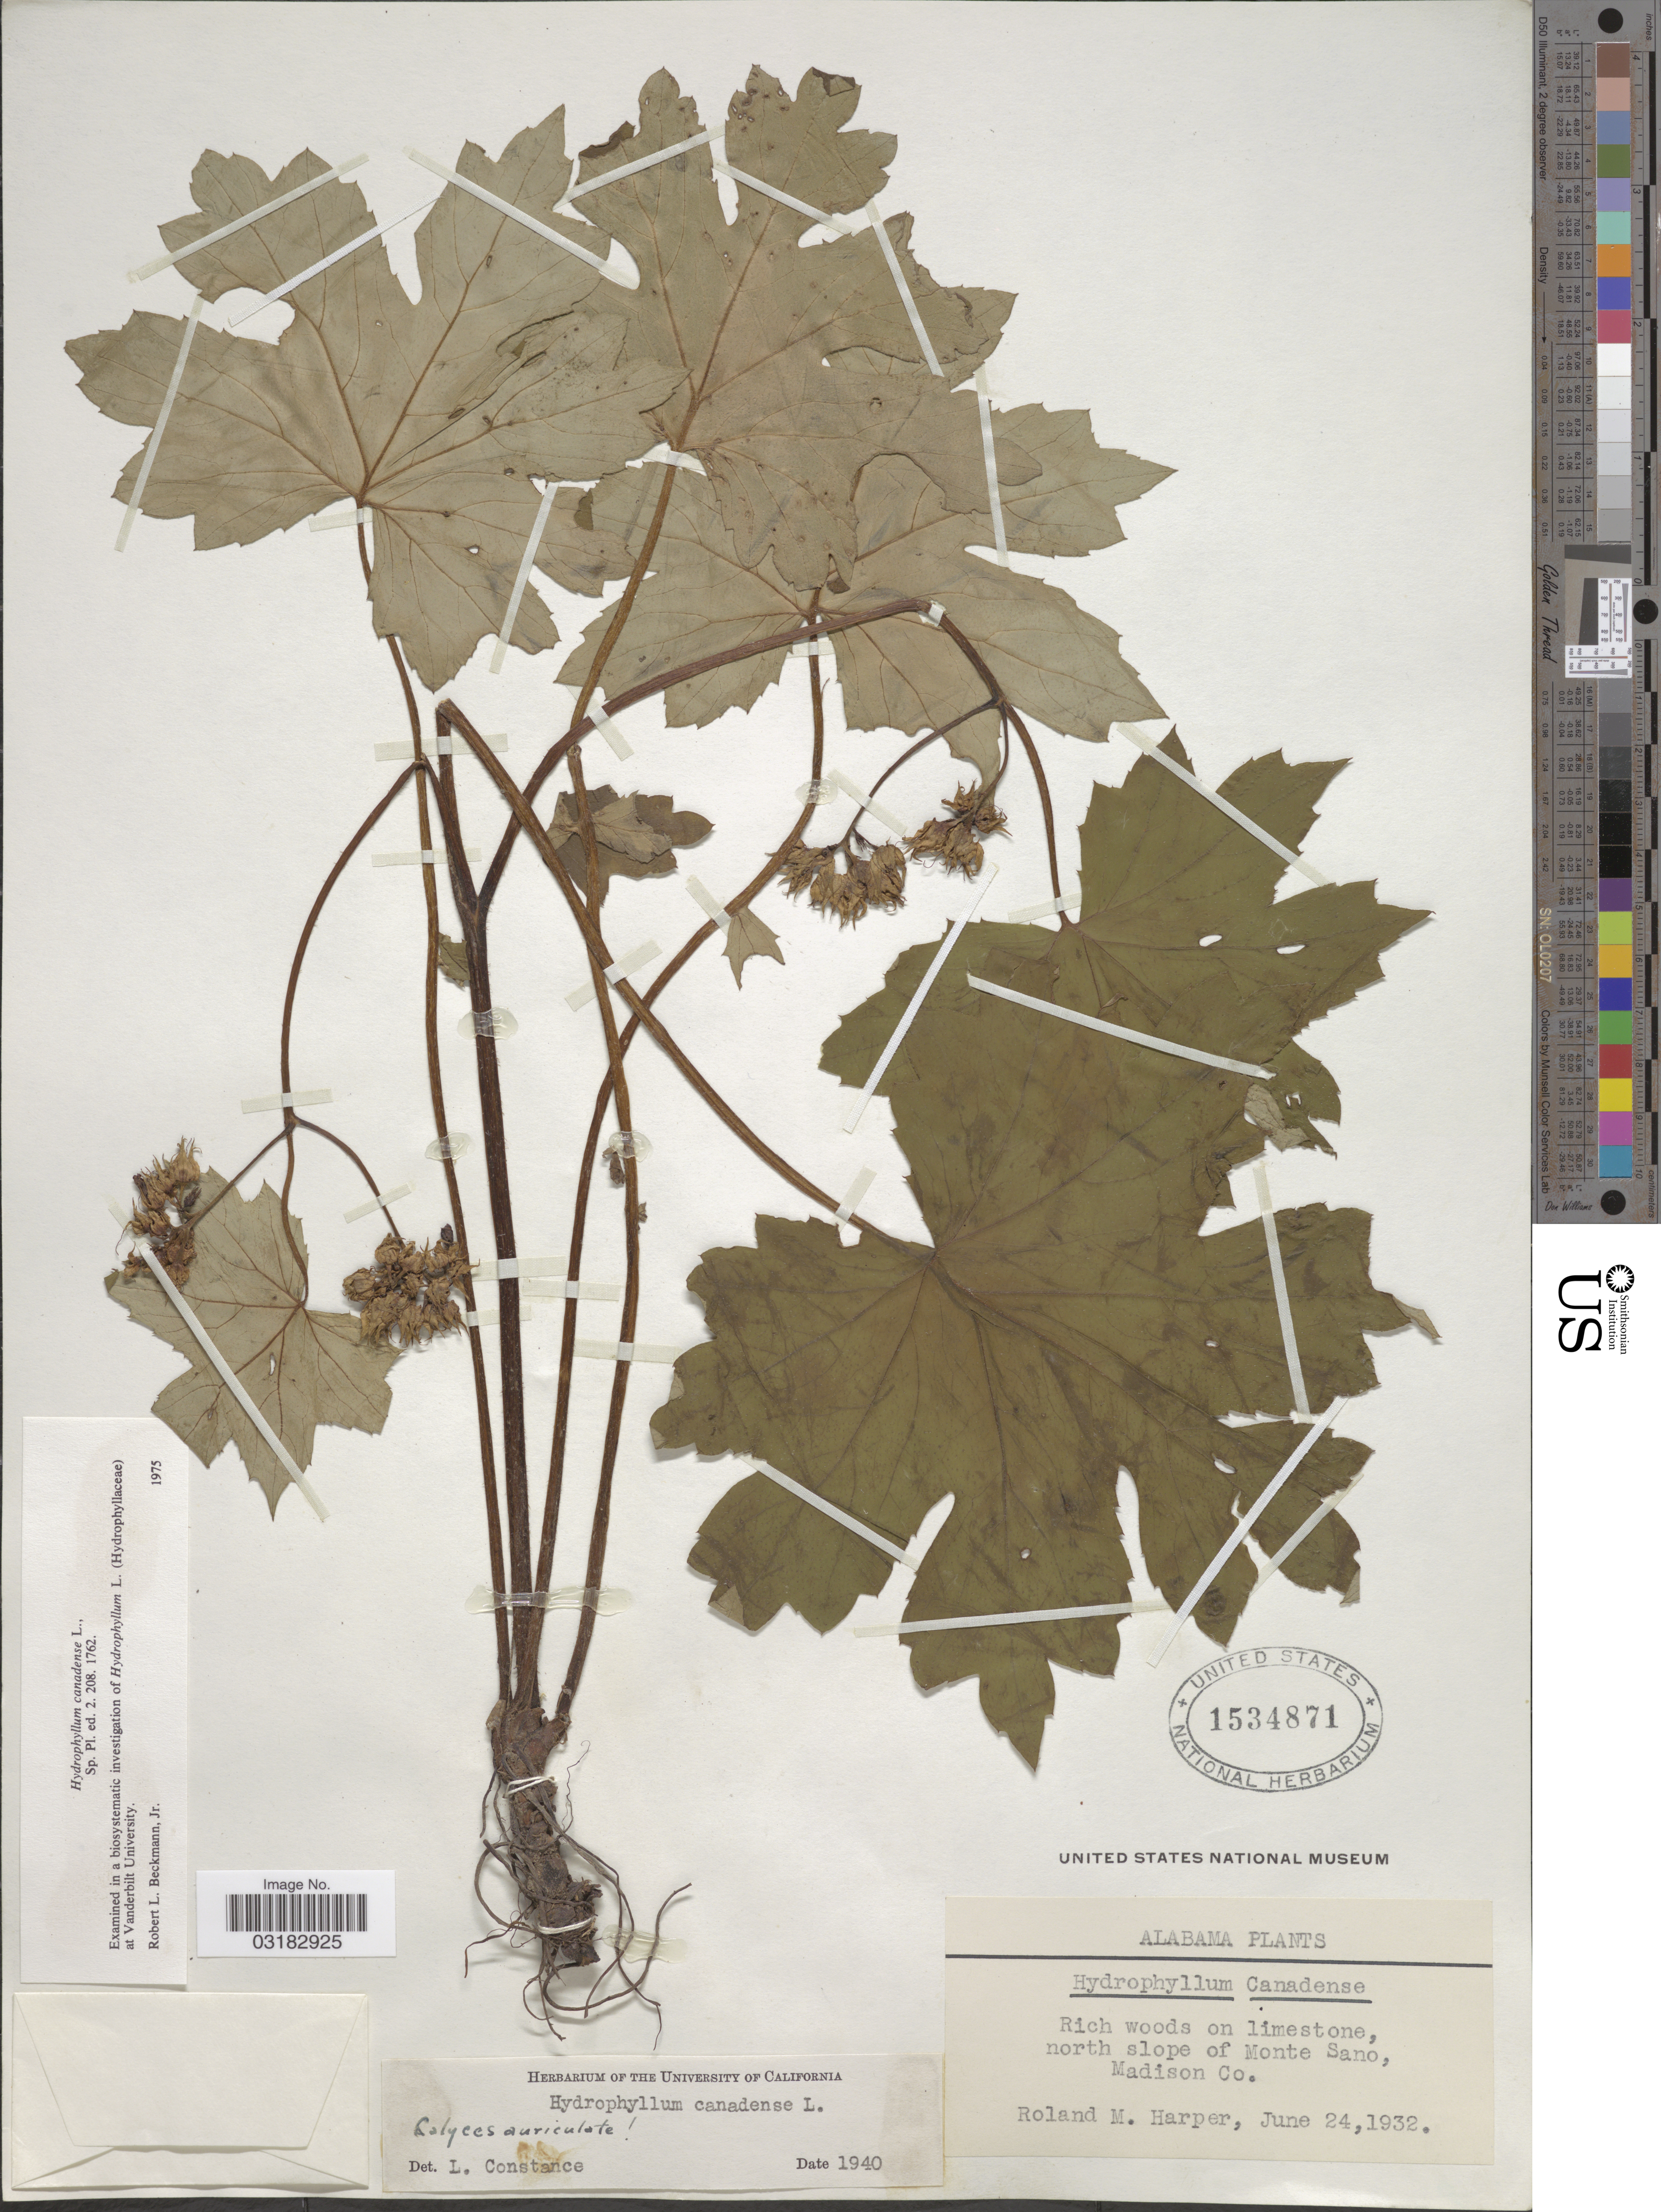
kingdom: Plantae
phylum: Tracheophyta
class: Magnoliopsida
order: Boraginales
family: Hydrophyllaceae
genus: Hydrophyllum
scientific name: Hydrophyllum canadense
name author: L.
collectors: R. M. Harper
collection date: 1932-06-24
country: United States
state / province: Alabama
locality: North slope of Monte Sano, Madison Co.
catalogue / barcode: US 1534871